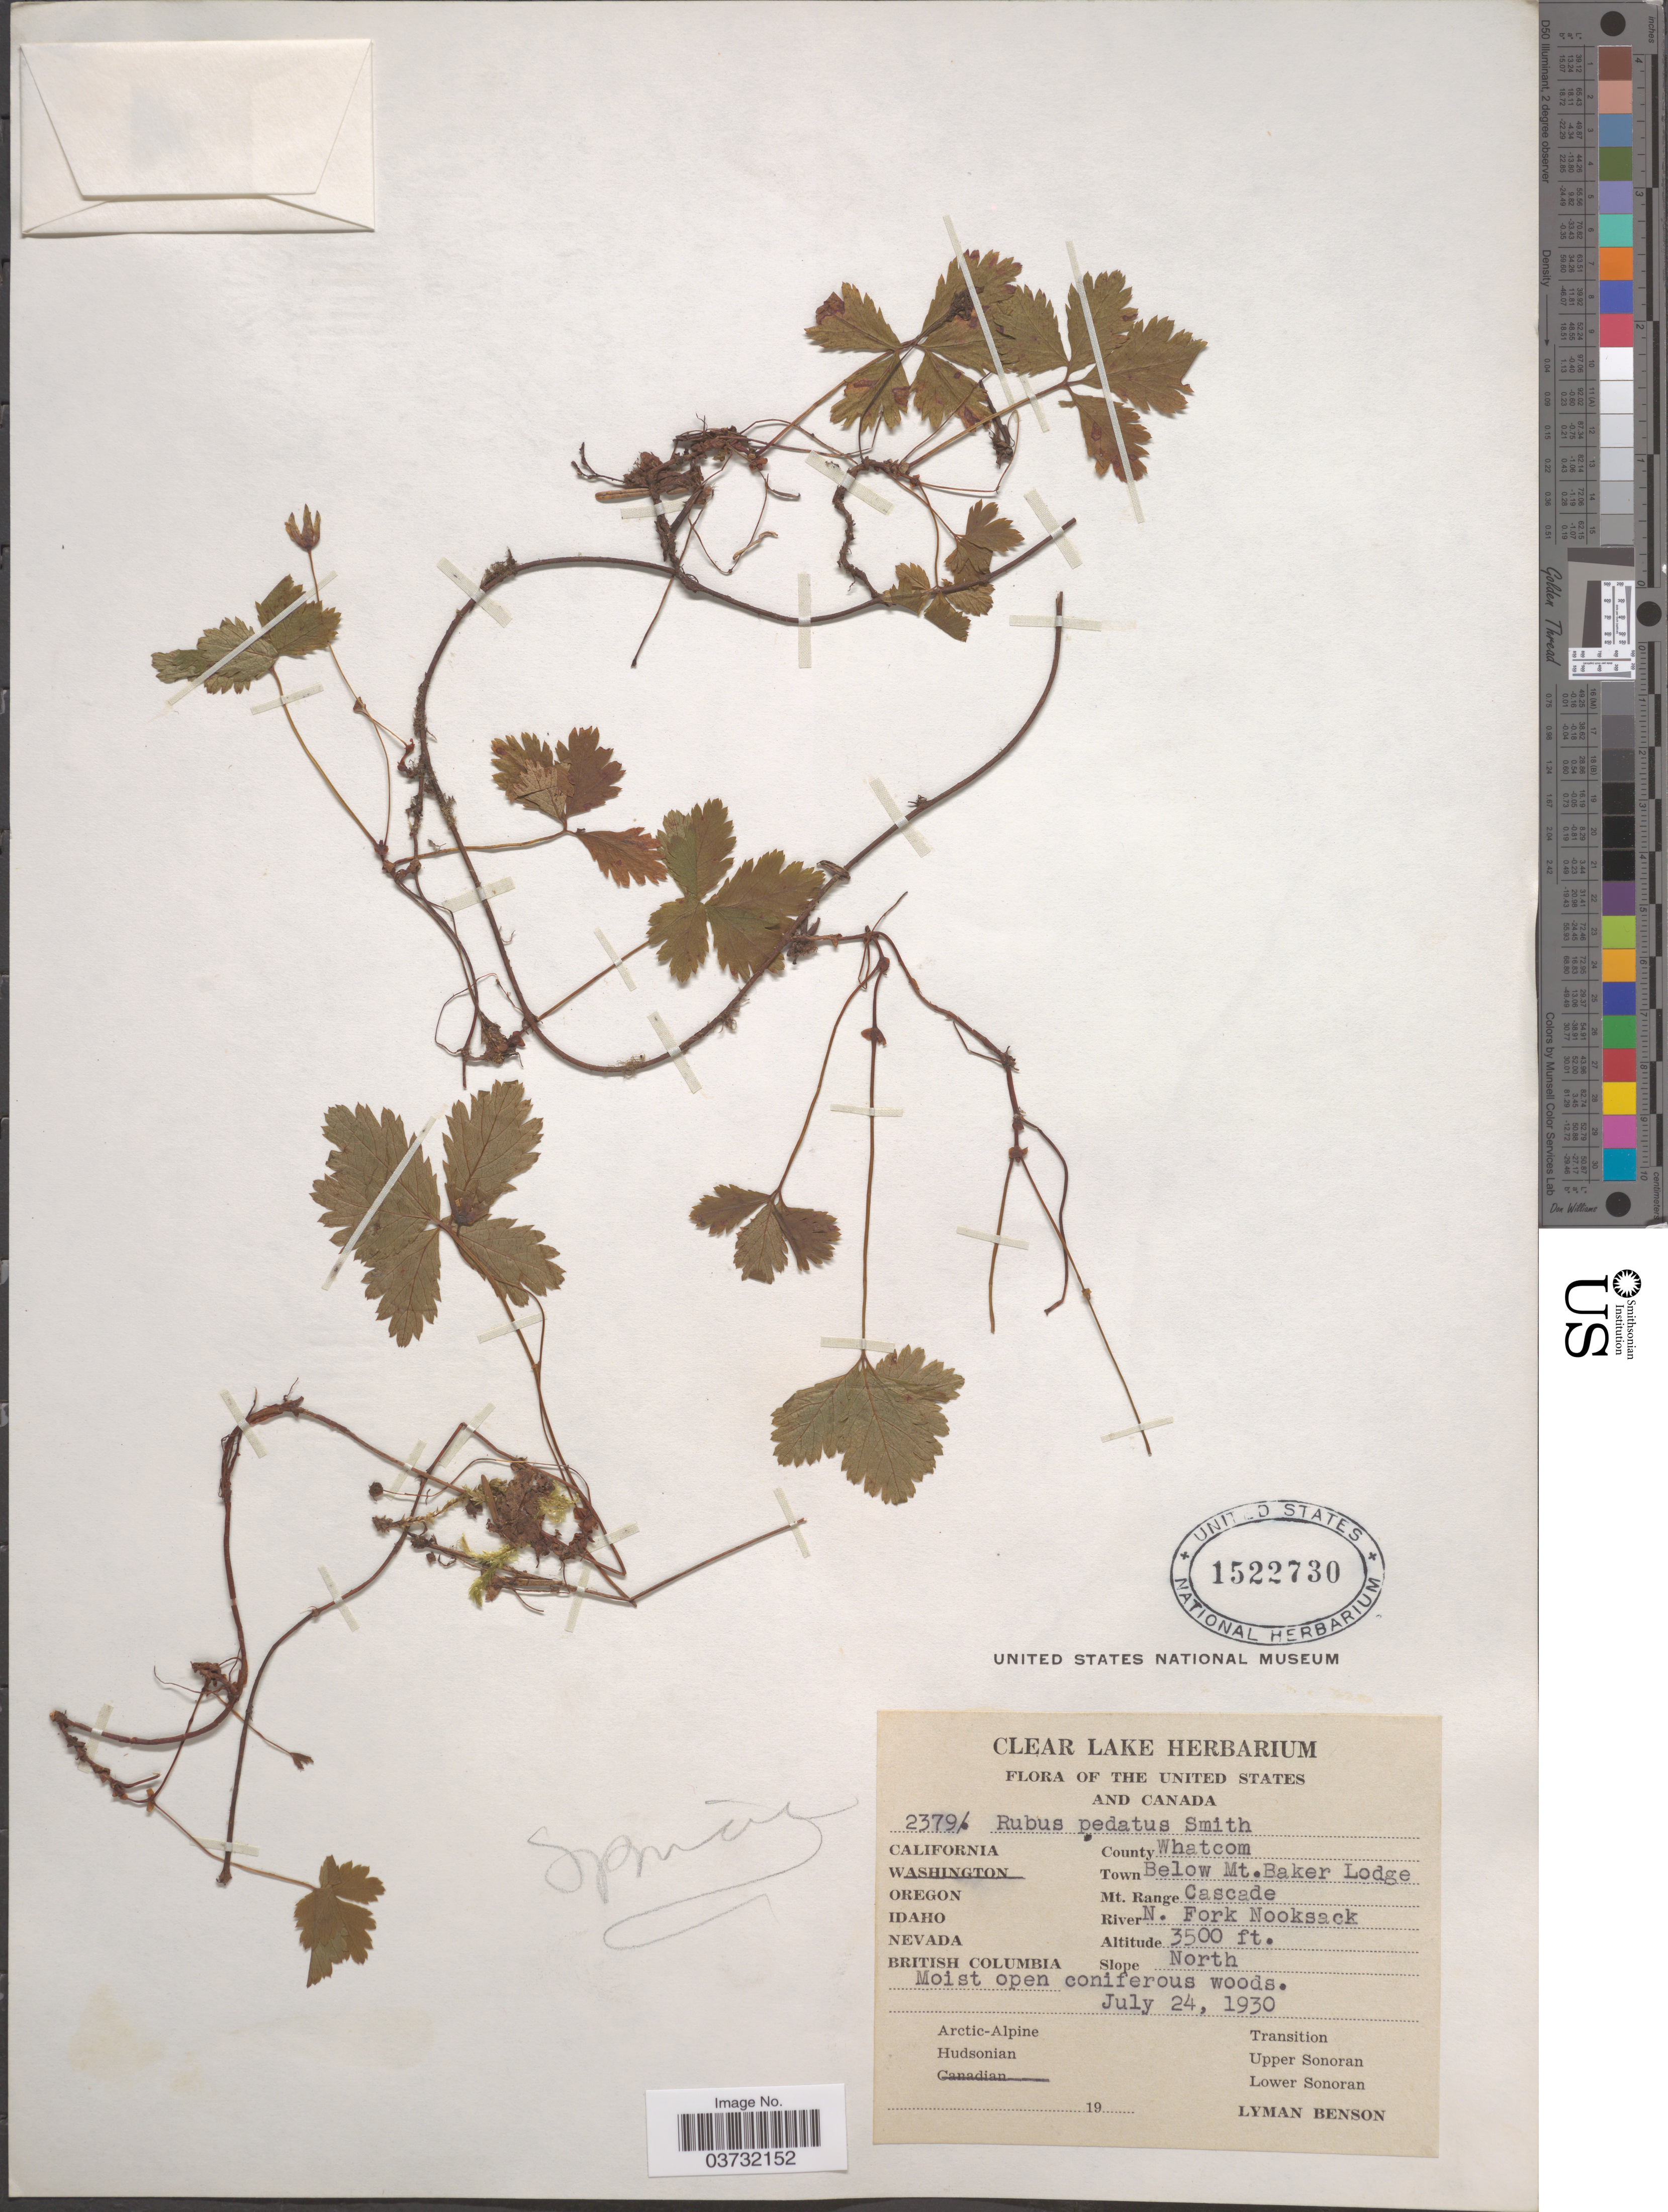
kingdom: Plantae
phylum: Tracheophyta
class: Magnoliopsida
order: Rosales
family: Rosaceae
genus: Rubus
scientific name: Rubus pedatus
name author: Sm.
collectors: L. D. Benson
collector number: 2379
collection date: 1930-07-24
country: United States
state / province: Washington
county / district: Whatcom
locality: County Whatcom. Town below Mt. Baker Lodge. Mt. Range Cascade. River N. Fork Nooksack. Slope North.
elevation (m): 1067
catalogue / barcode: US 1522730